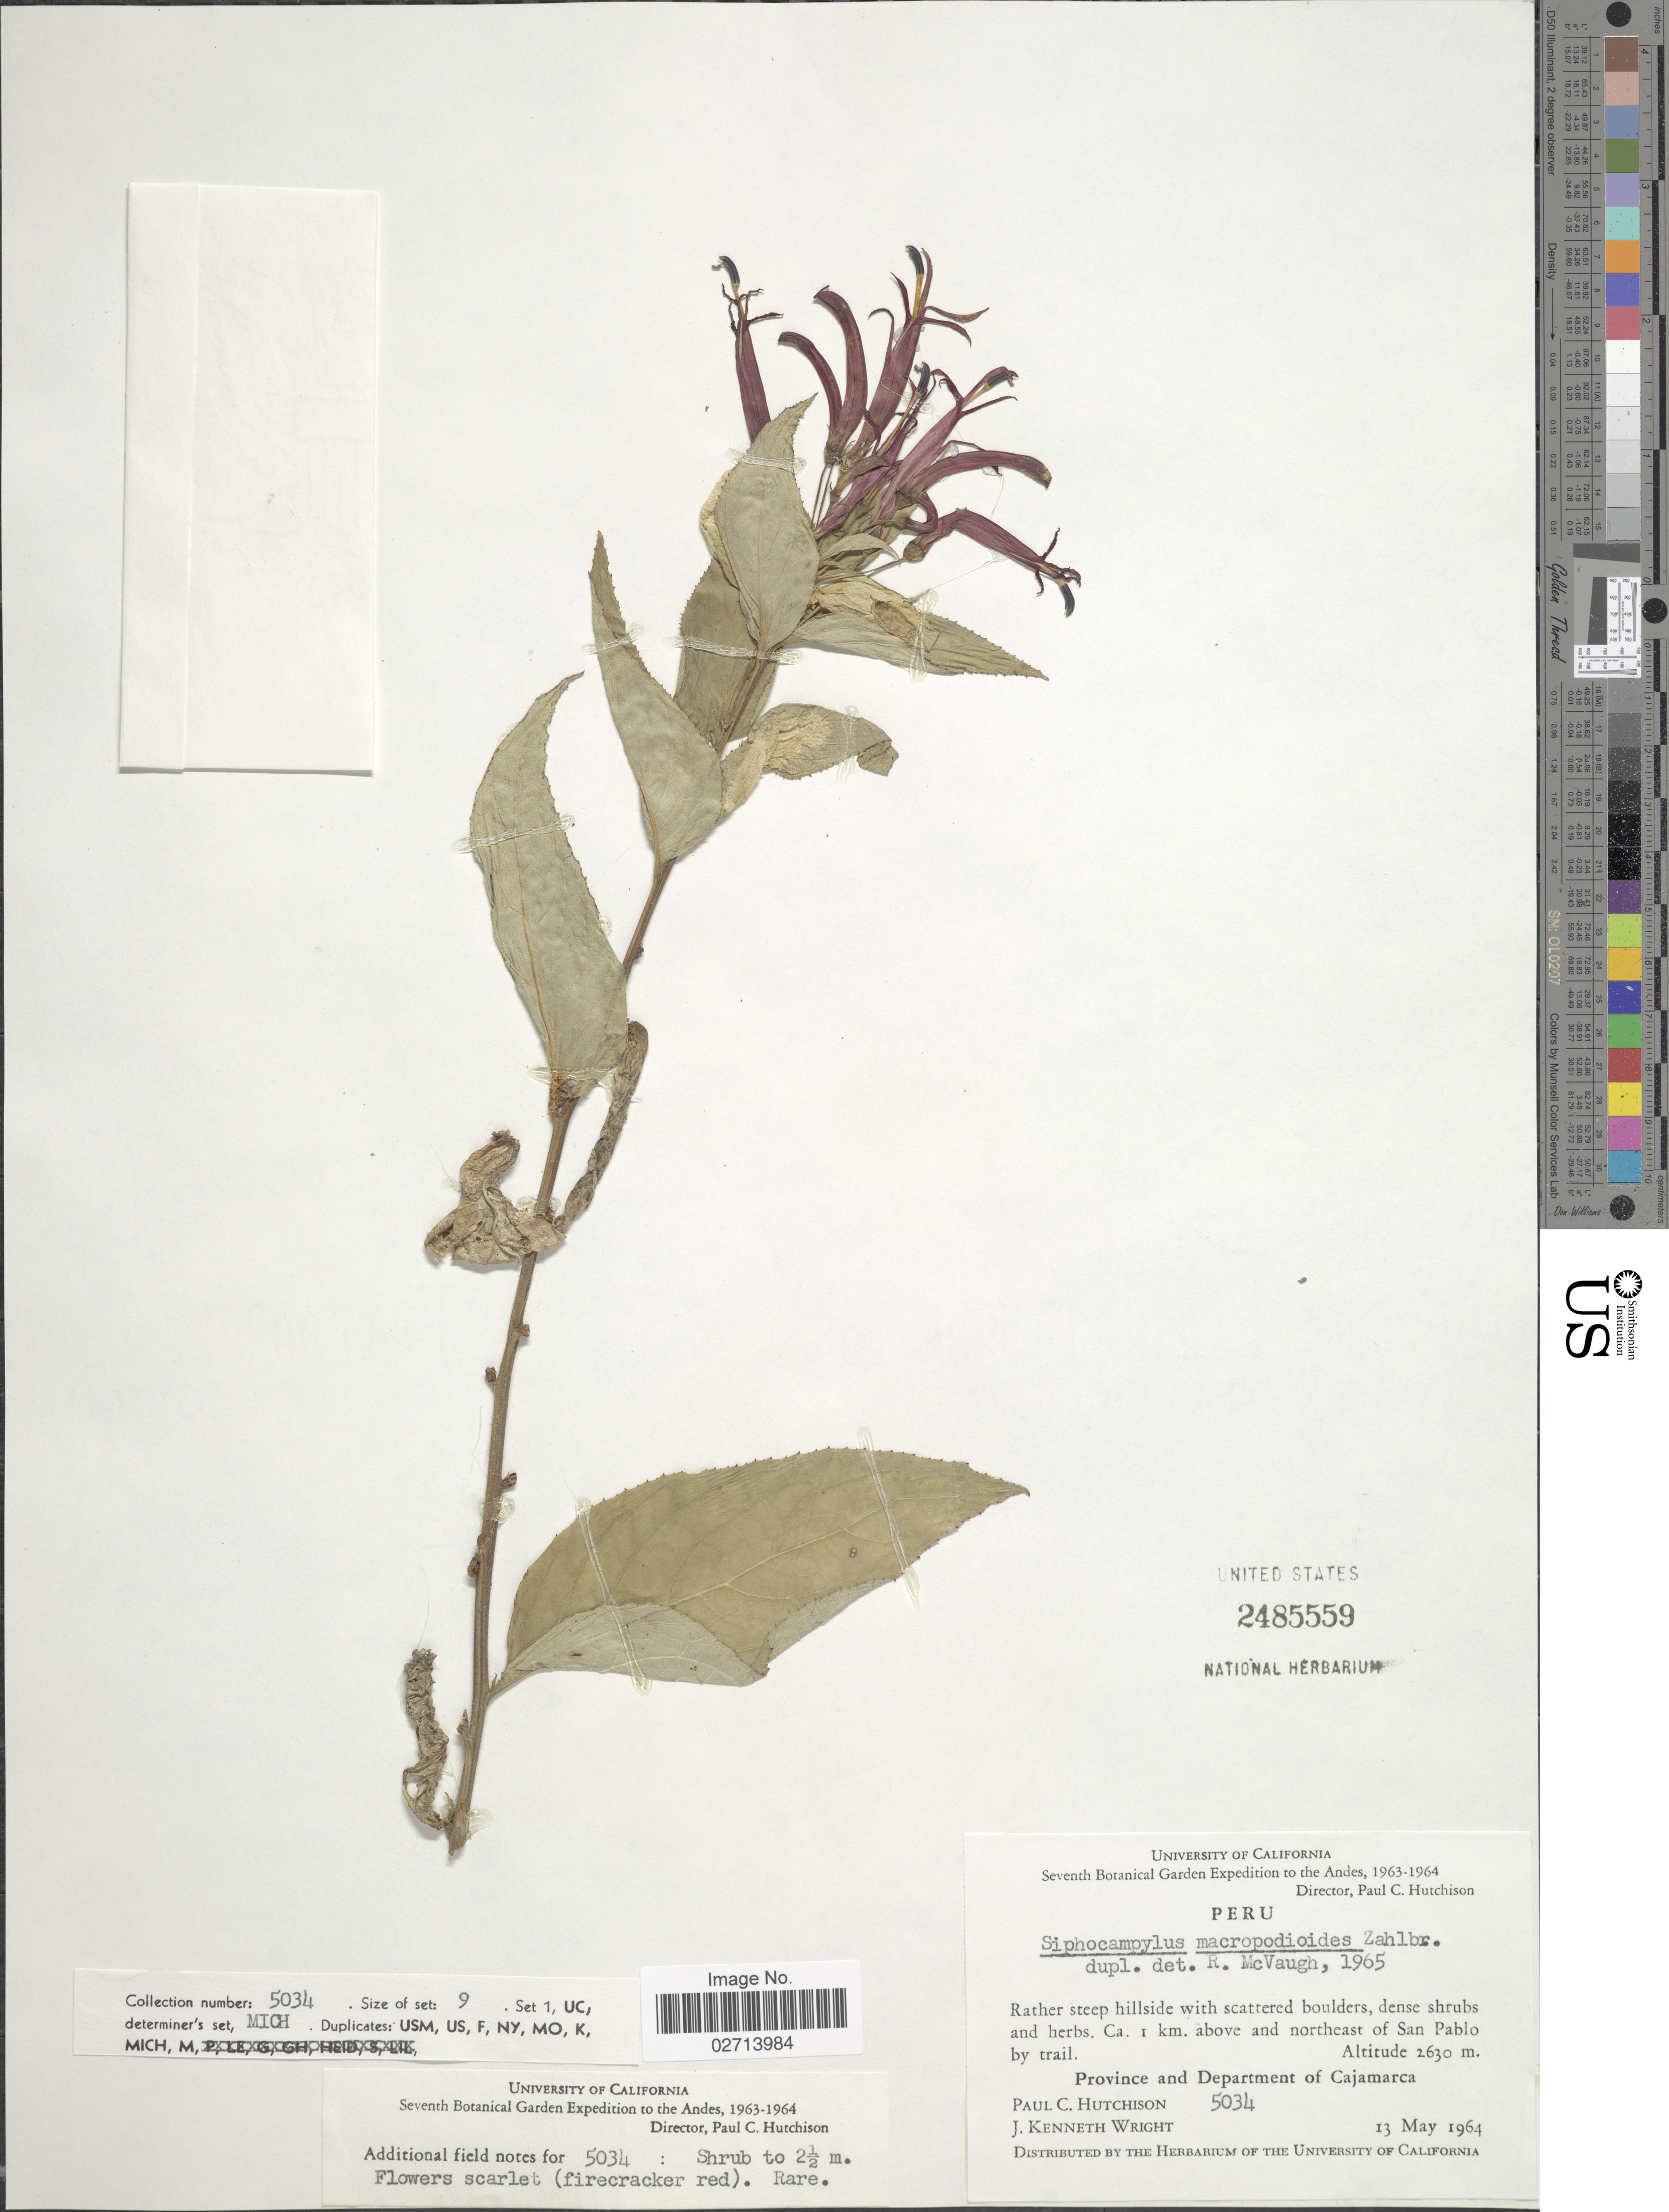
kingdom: Plantae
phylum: Tracheophyta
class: Magnoliopsida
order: Asterales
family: Campanulaceae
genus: Siphocampylus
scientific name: Siphocampylus macropodoides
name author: Zahlbr.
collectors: P. C. Hutchison & J. K. Wright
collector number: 5034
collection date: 1964-05-13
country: Peru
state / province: Cajamarca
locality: Ca. 1 km. above and northeast of San Pablo by trail. Province of Department of Cajamarca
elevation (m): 2630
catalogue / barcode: US 2485559